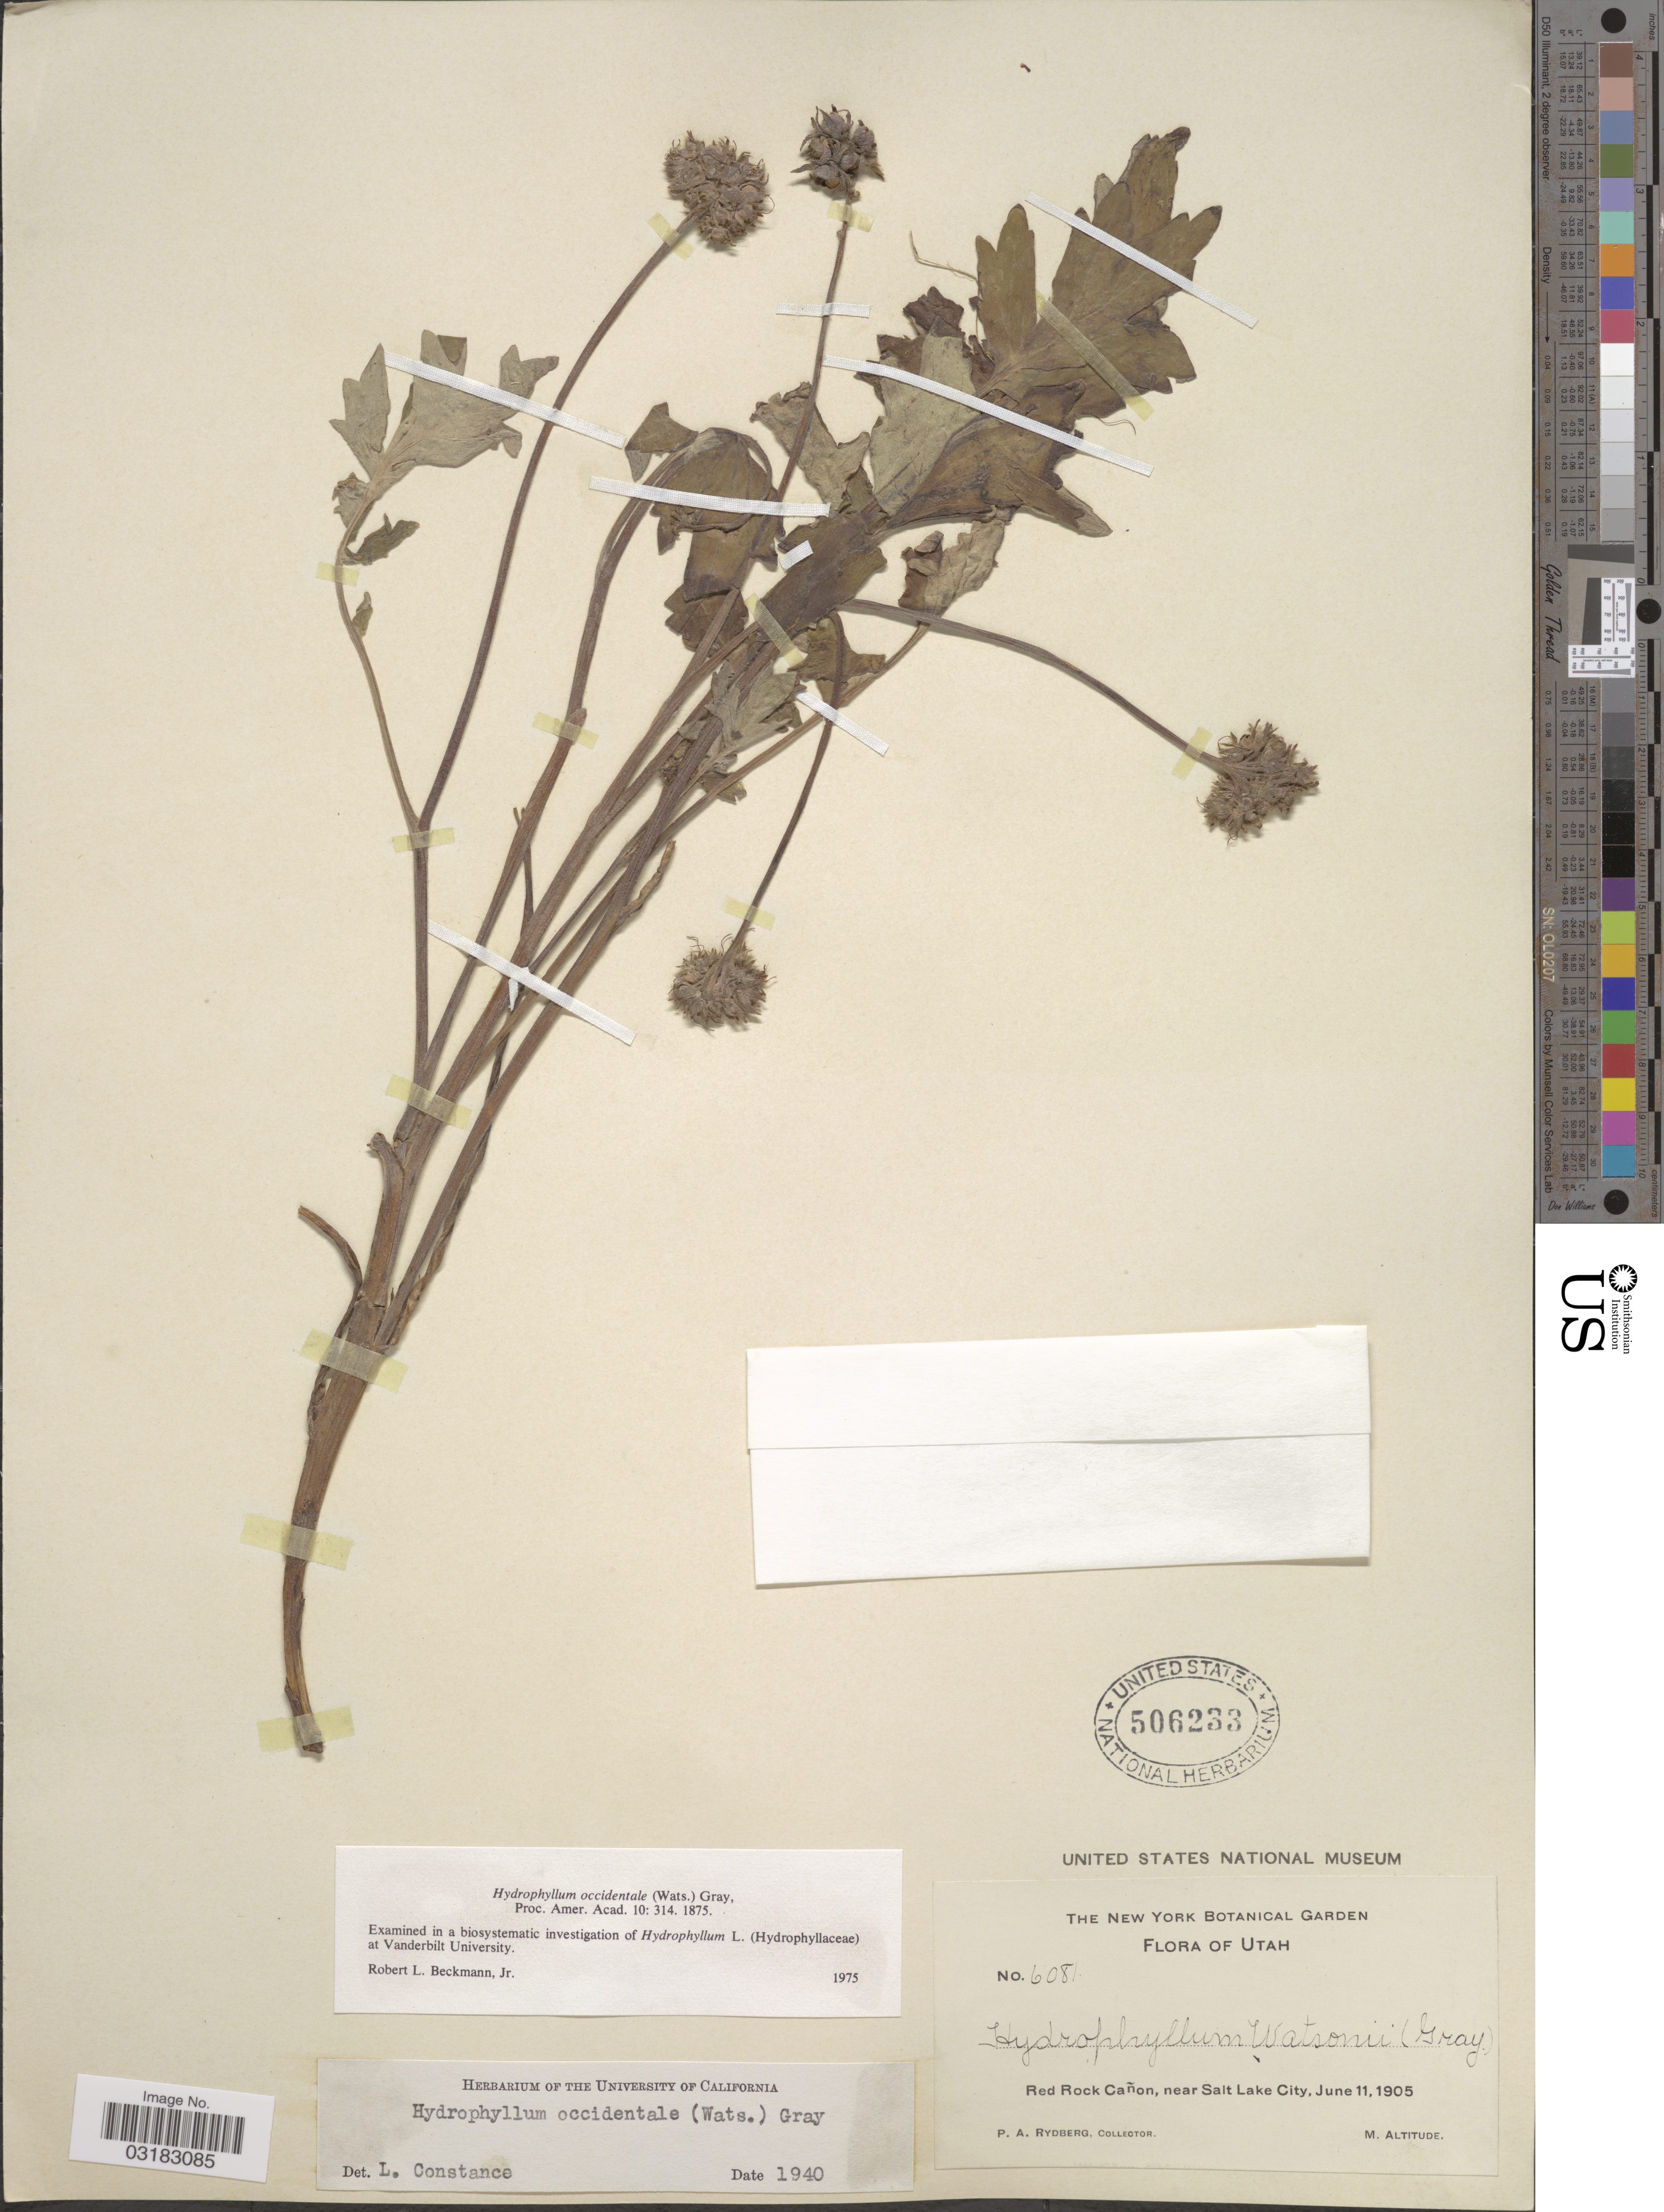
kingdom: Plantae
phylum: Tracheophyta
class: Magnoliopsida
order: Boraginales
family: Hydrophyllaceae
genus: Hydrophyllum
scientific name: Hydrophyllum occidentale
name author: (S. Watson) A. Gray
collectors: P. A. Rydberg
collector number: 6081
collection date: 1905-06-11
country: United States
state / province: Utah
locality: Red Rock Cañon, near Salt Lake City.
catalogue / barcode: US 506233